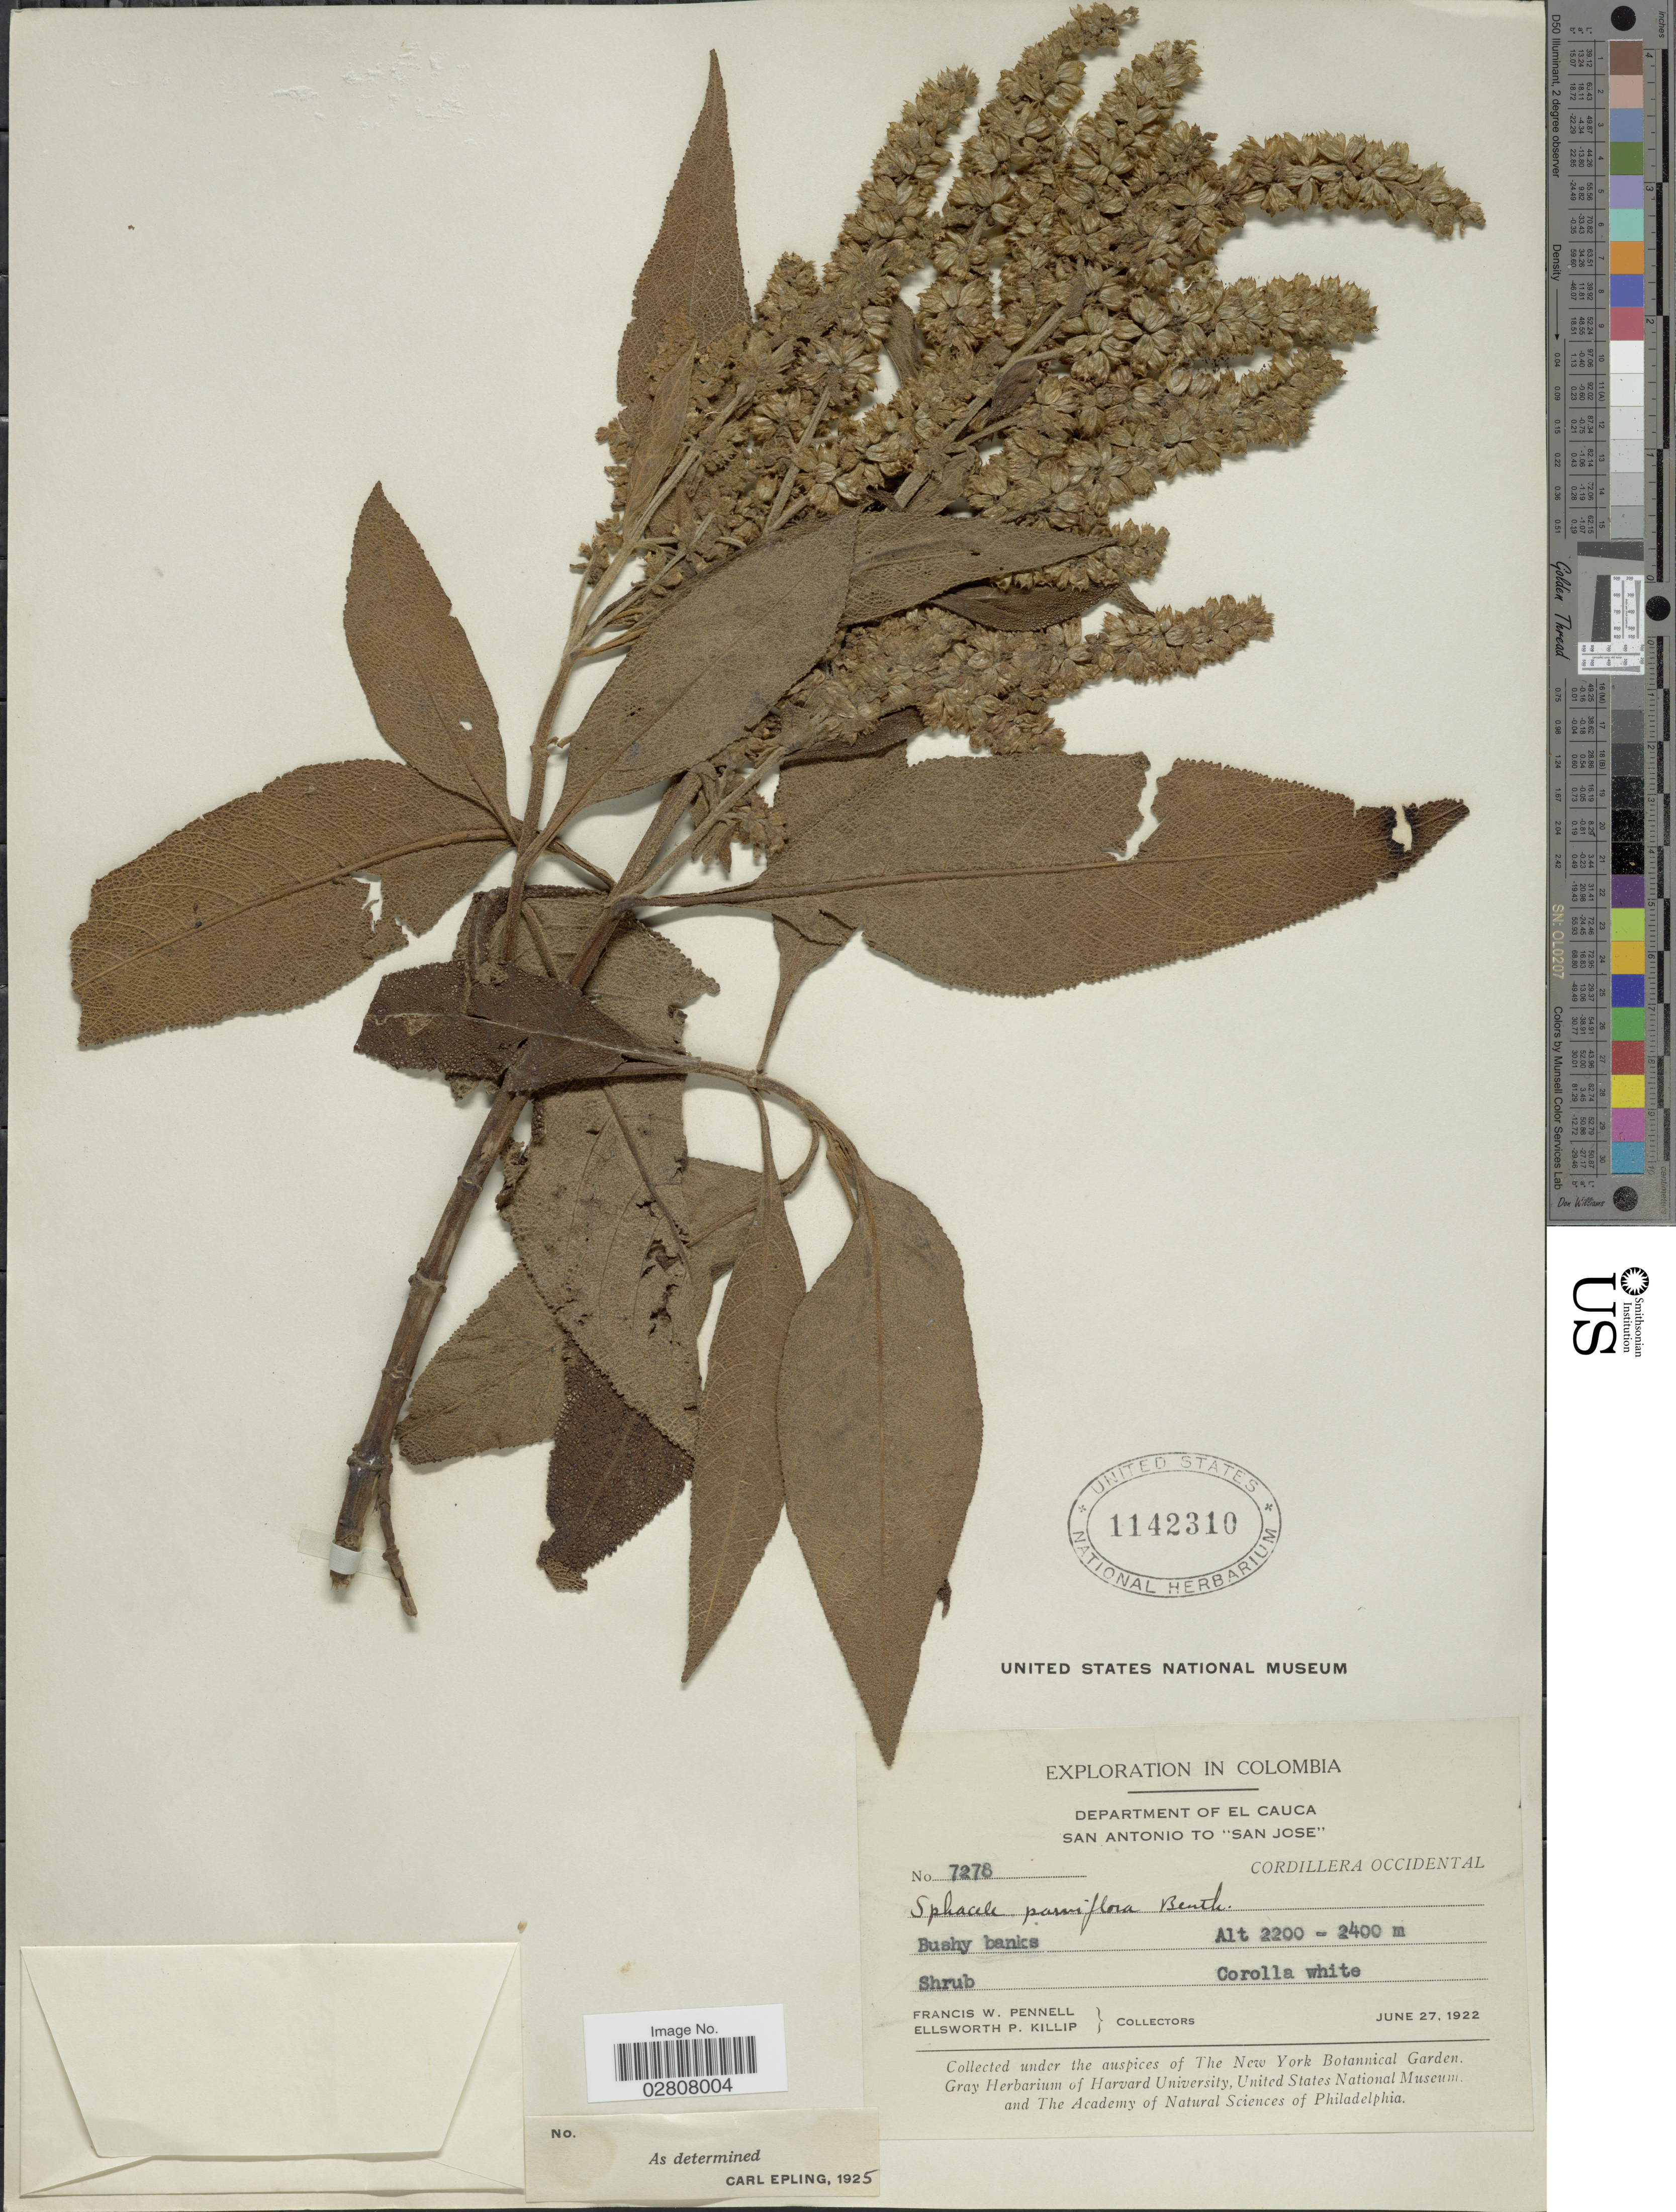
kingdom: Plantae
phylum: Tracheophyta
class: Magnoliopsida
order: Lamiales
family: Lamiaceae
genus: Lepechinia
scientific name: Lepechinia bullata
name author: (Kunth) Epling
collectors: F. W. Pennell & E. P. Killip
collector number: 7278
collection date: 1922-06-27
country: Colombia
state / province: Cauca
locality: Department of El Cauca. San Antonio to "San Jose". Cordillera Occidental. Bushy banks.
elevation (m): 2200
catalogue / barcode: US 1142310